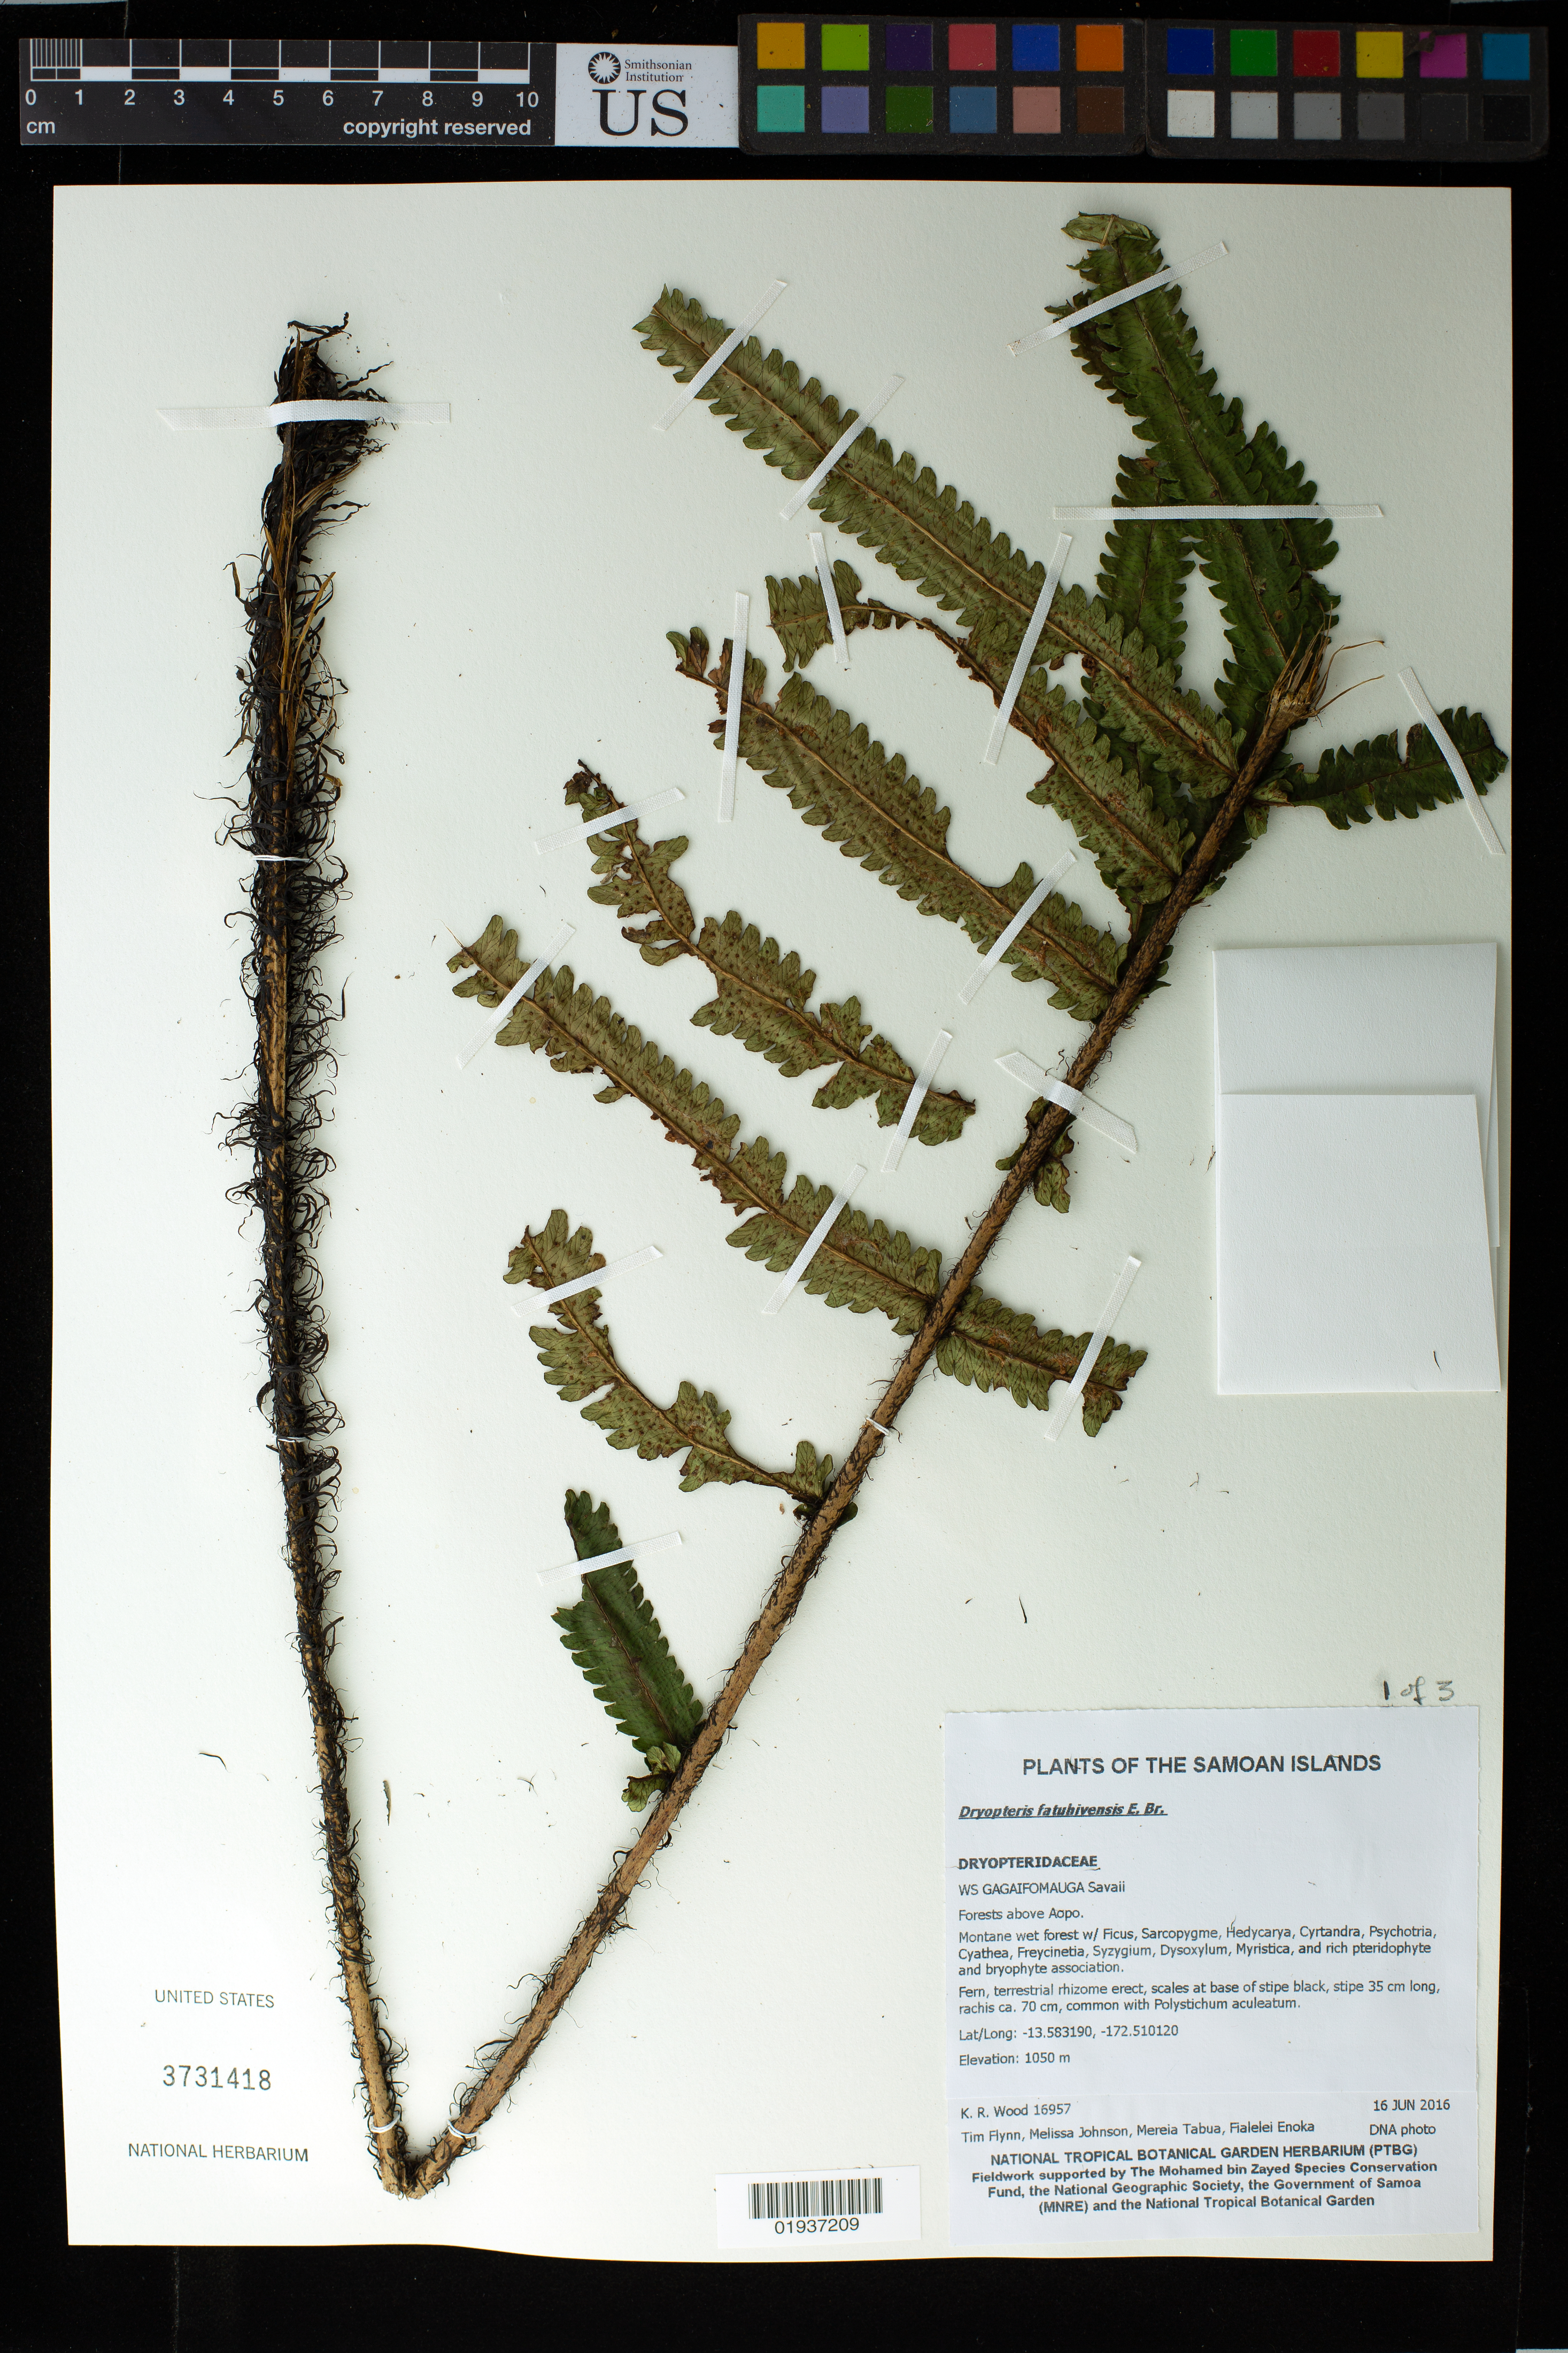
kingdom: Plantae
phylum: Tracheophyta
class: Polypodiopsida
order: Polypodiales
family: Dryopteridaceae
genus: Dryopteris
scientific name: Dryopteris fatuhivensis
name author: E.D. Br.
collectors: K. R. Wood, T. W. Flynn, M. Johnson, M. Tabua & F. Enoka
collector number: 16957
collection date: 2016-06-16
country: Samoa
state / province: Gagaifomauga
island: Savai'i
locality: Savaii, Forests above Aopo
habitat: Montane wet forest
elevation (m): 1050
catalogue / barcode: US 3731418